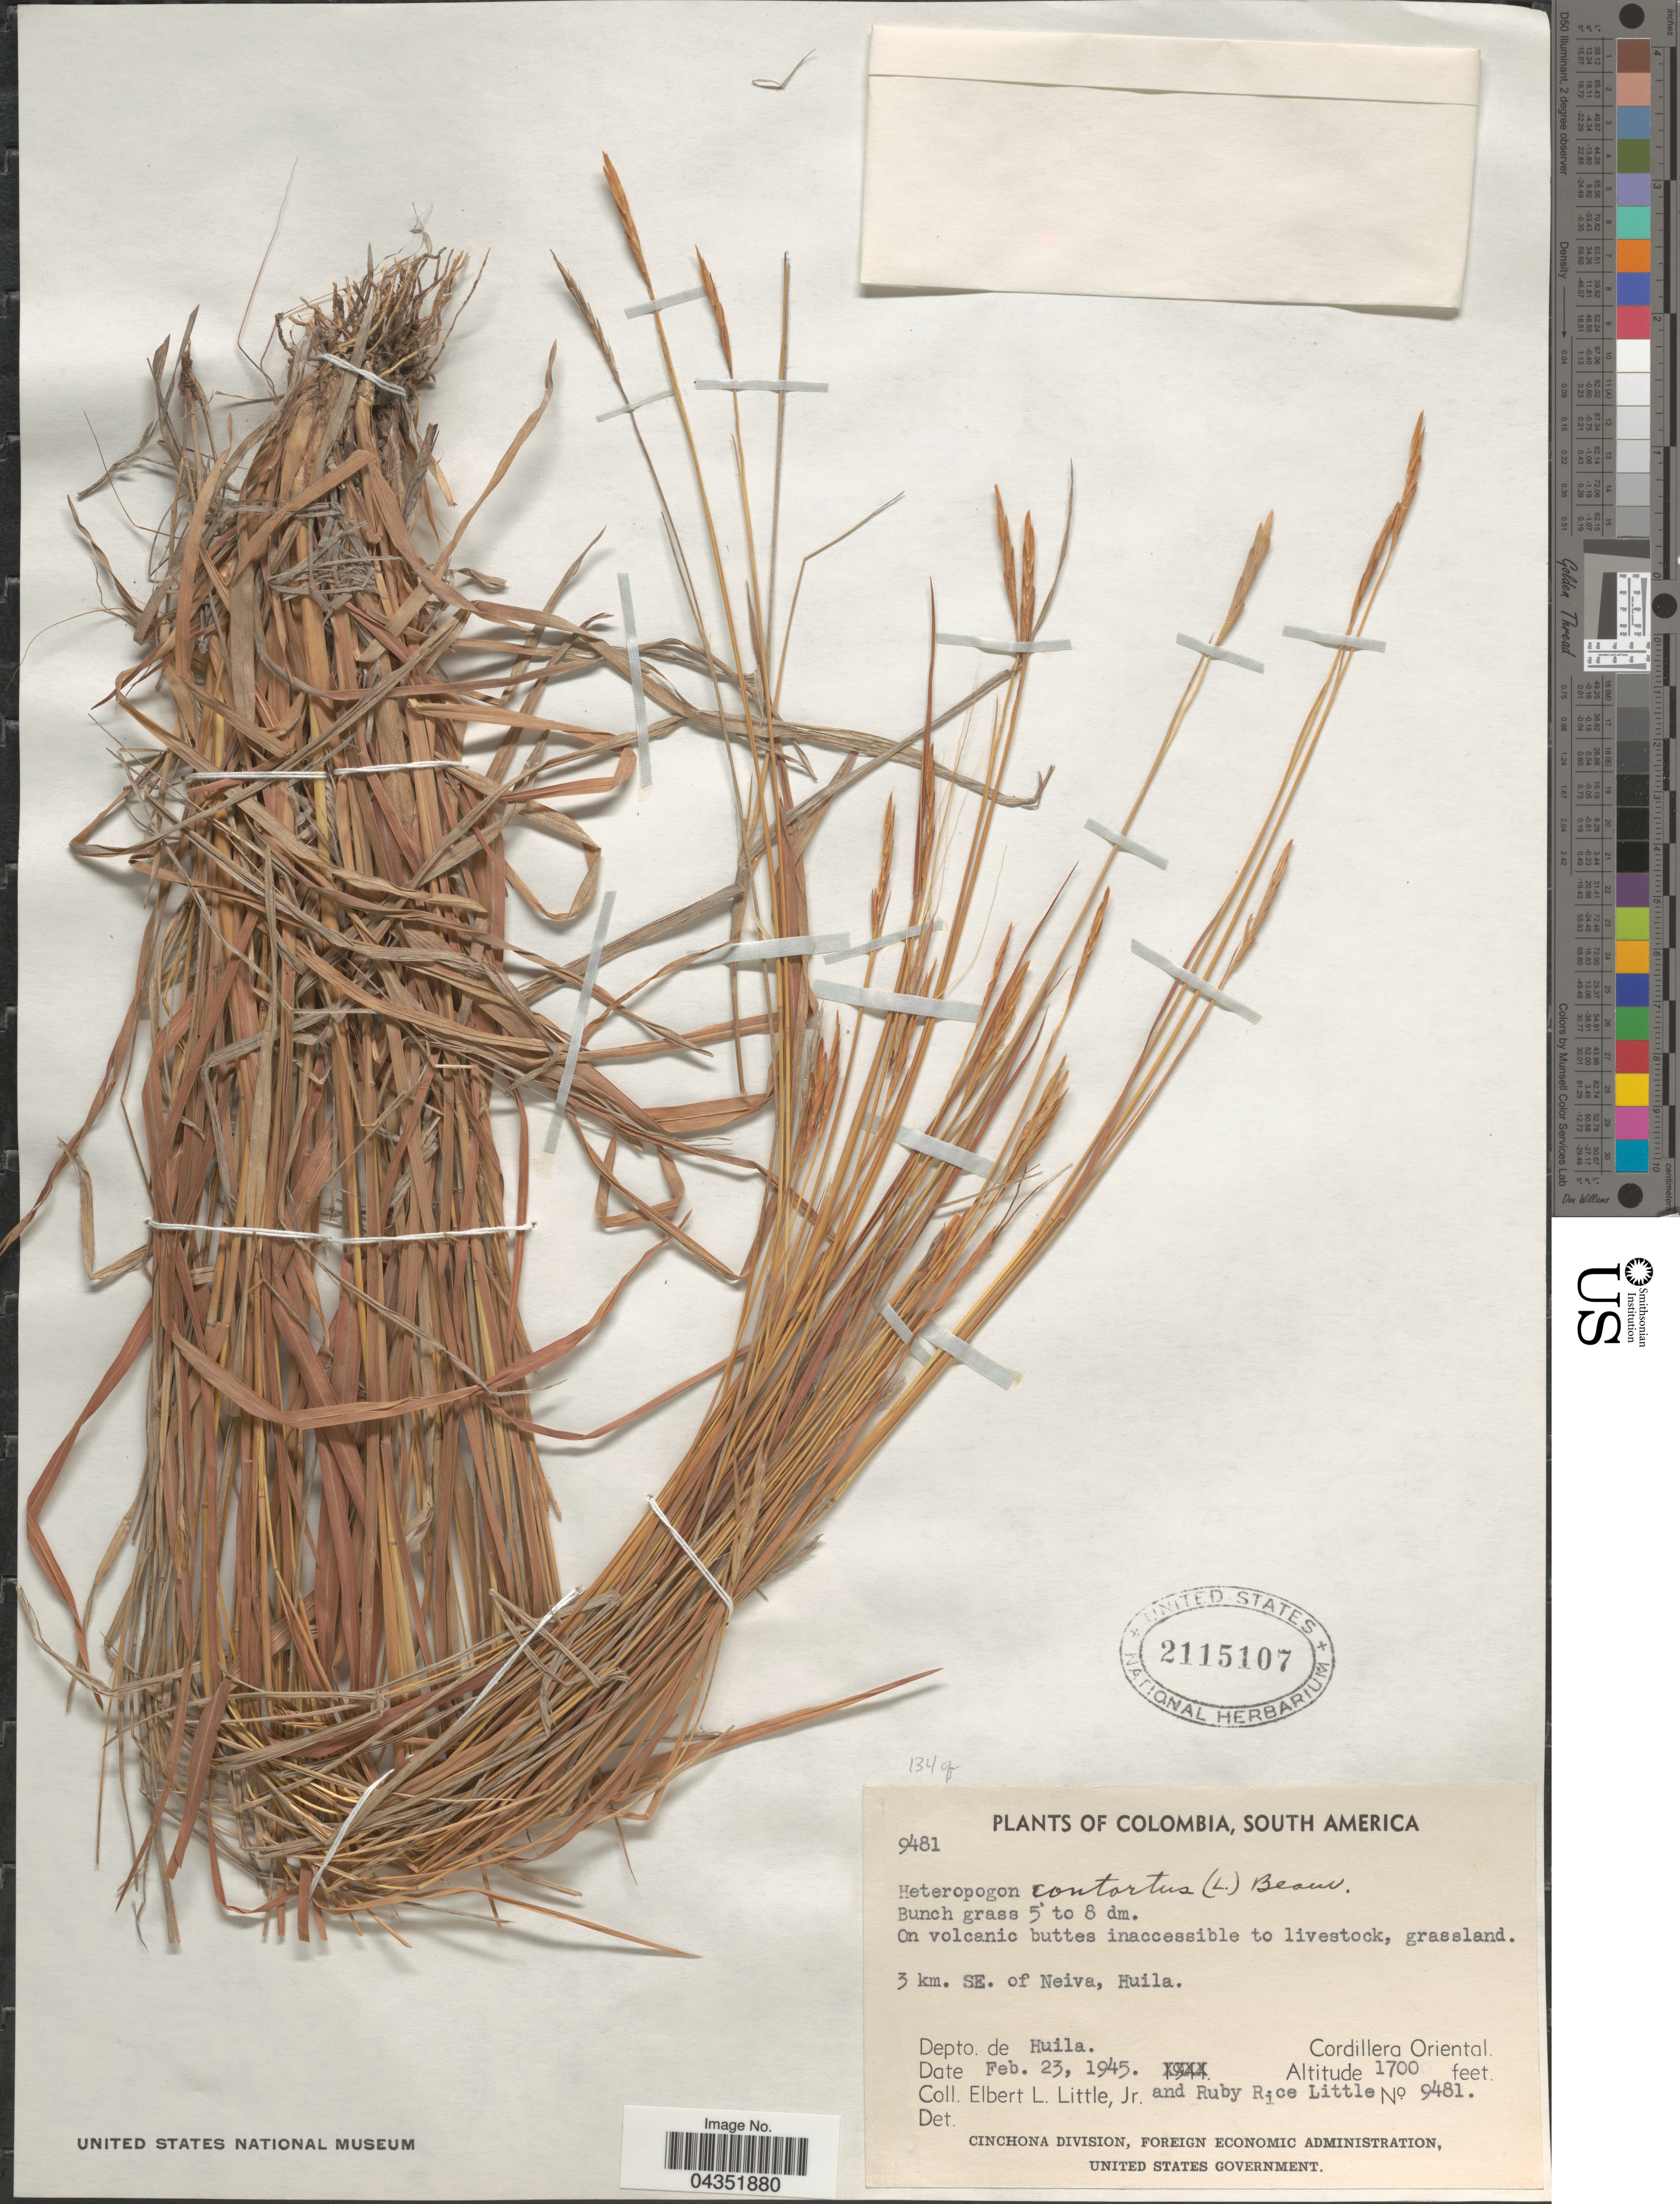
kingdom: Plantae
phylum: Tracheophyta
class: Liliopsida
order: Poales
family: Poaceae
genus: Heteropogon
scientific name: Heteropogon contortus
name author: (L.) P. Beauv. ex Roem. & Schult.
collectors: E. L. Little & R. R. Little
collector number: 9481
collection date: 1945-02-23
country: Colombia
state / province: Huila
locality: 3 km. SE. of Neiva. Depto. de Huila. Cordillera Oriental.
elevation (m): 518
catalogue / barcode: US 2115107